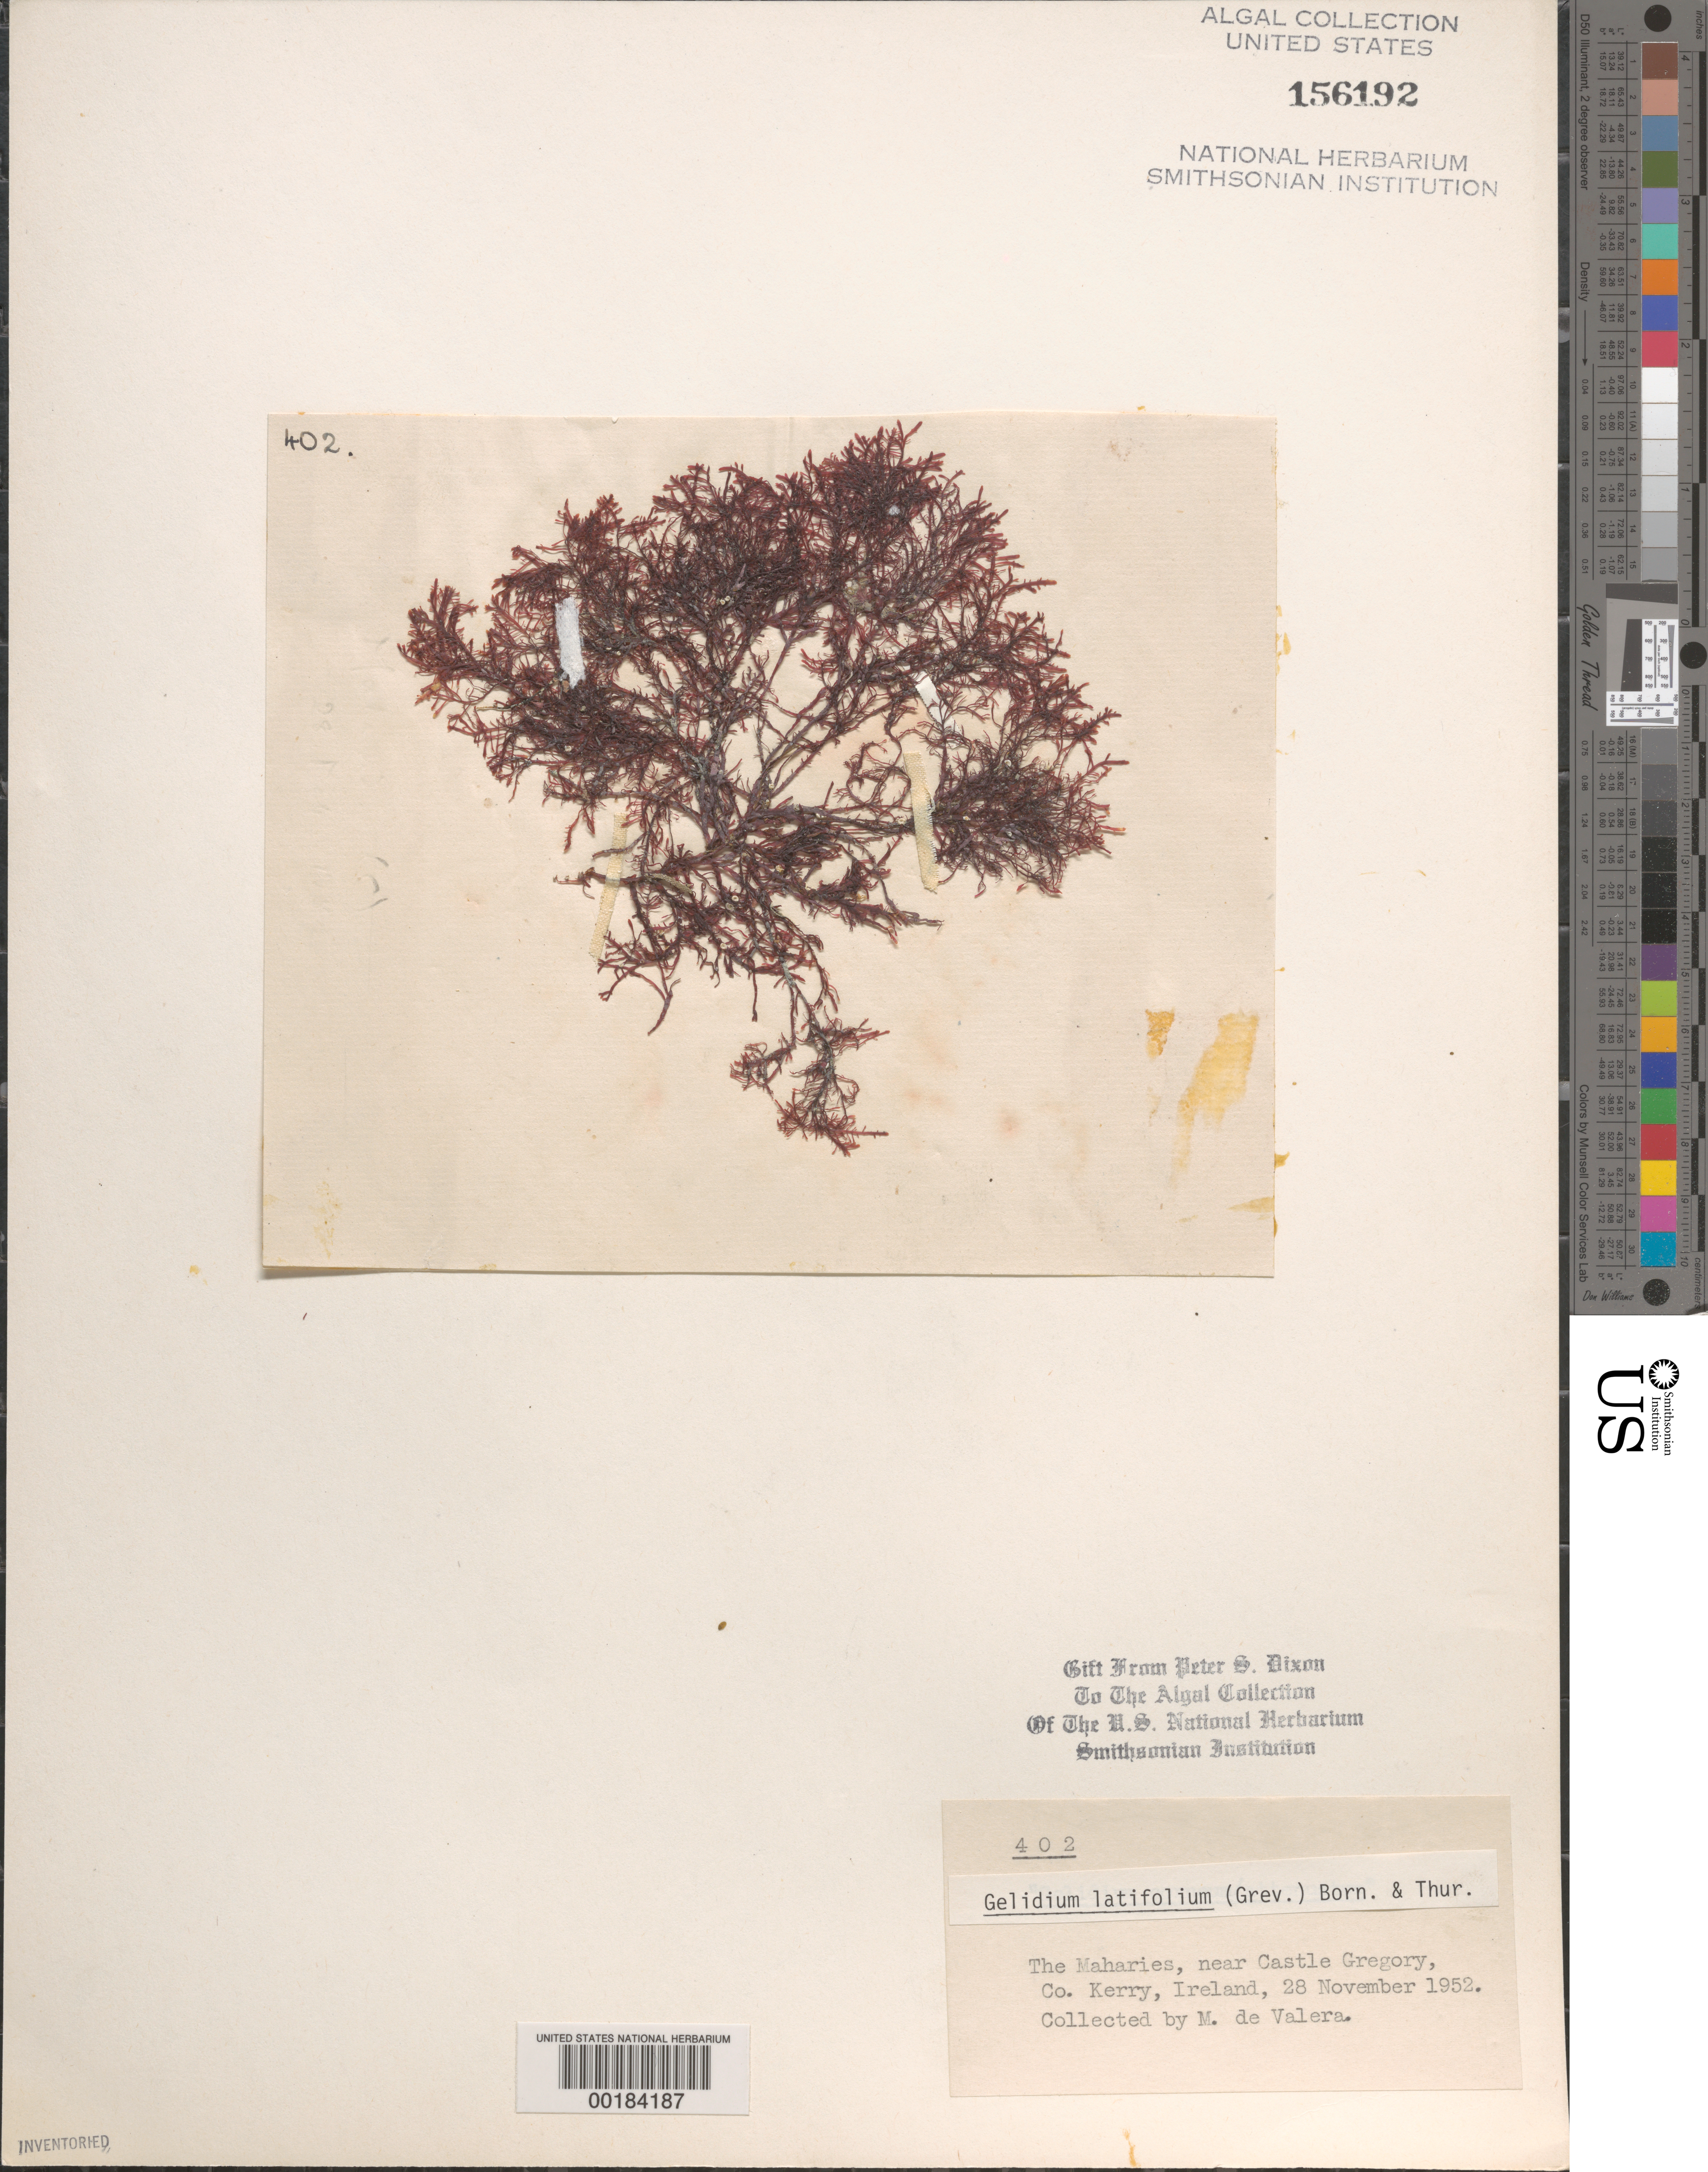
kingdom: Plantae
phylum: Rhodophyta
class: Florideophyceae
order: Gelidiales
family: Gelidiaceae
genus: Gelidium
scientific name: Gelidium spinosum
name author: (S.G. Gmel.) P.C. Silva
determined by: Algae name updating Project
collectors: M. De Valera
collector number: PSD 402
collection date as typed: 28 Nov 1952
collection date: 1952-11-28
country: Ireland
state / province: Munster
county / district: Kerry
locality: The Maheries, near Castle Gregory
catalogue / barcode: US 156192